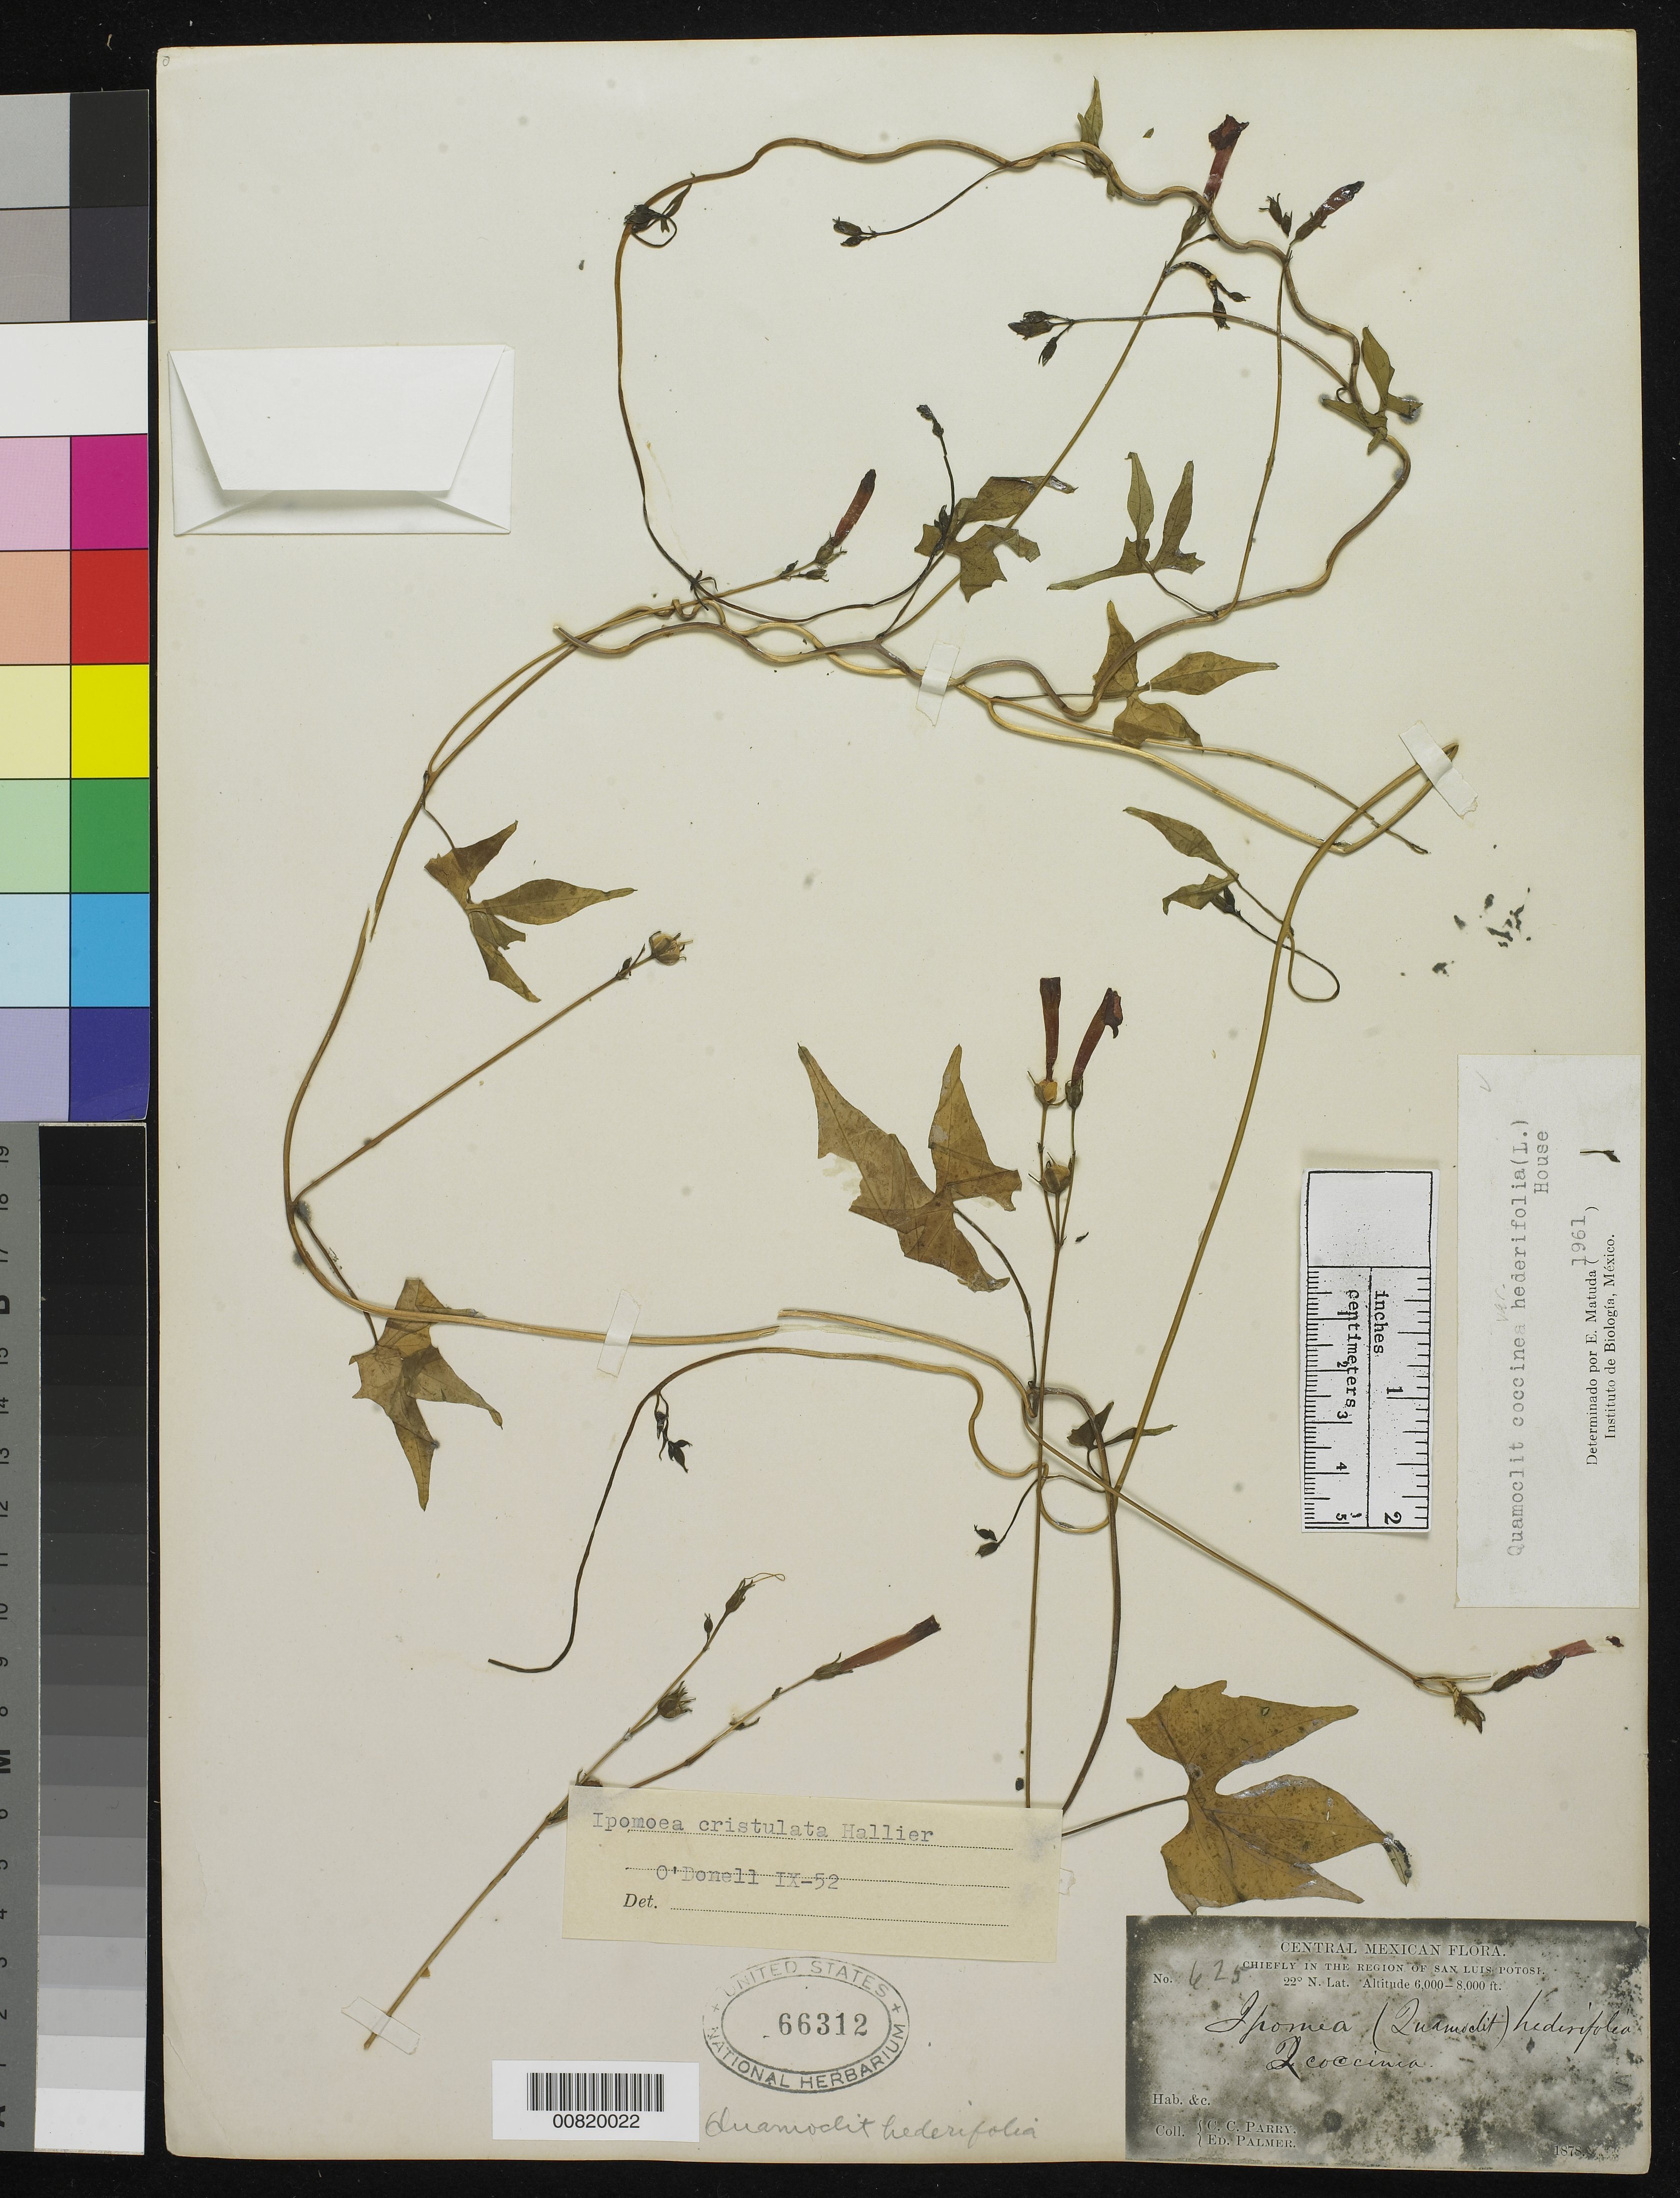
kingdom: Plantae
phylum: Tracheophyta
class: Magnoliopsida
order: Solanales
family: Convolvulaceae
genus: Quamoclit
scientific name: Quamoclit coccinea var. hederifolia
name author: House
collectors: C. C. Parry & E. Palmer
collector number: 625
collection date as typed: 1878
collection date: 1878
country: Mexico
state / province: San Luis Potosí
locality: Chiefly in the region of San Luis Potosí.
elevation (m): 1829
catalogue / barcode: US 66312